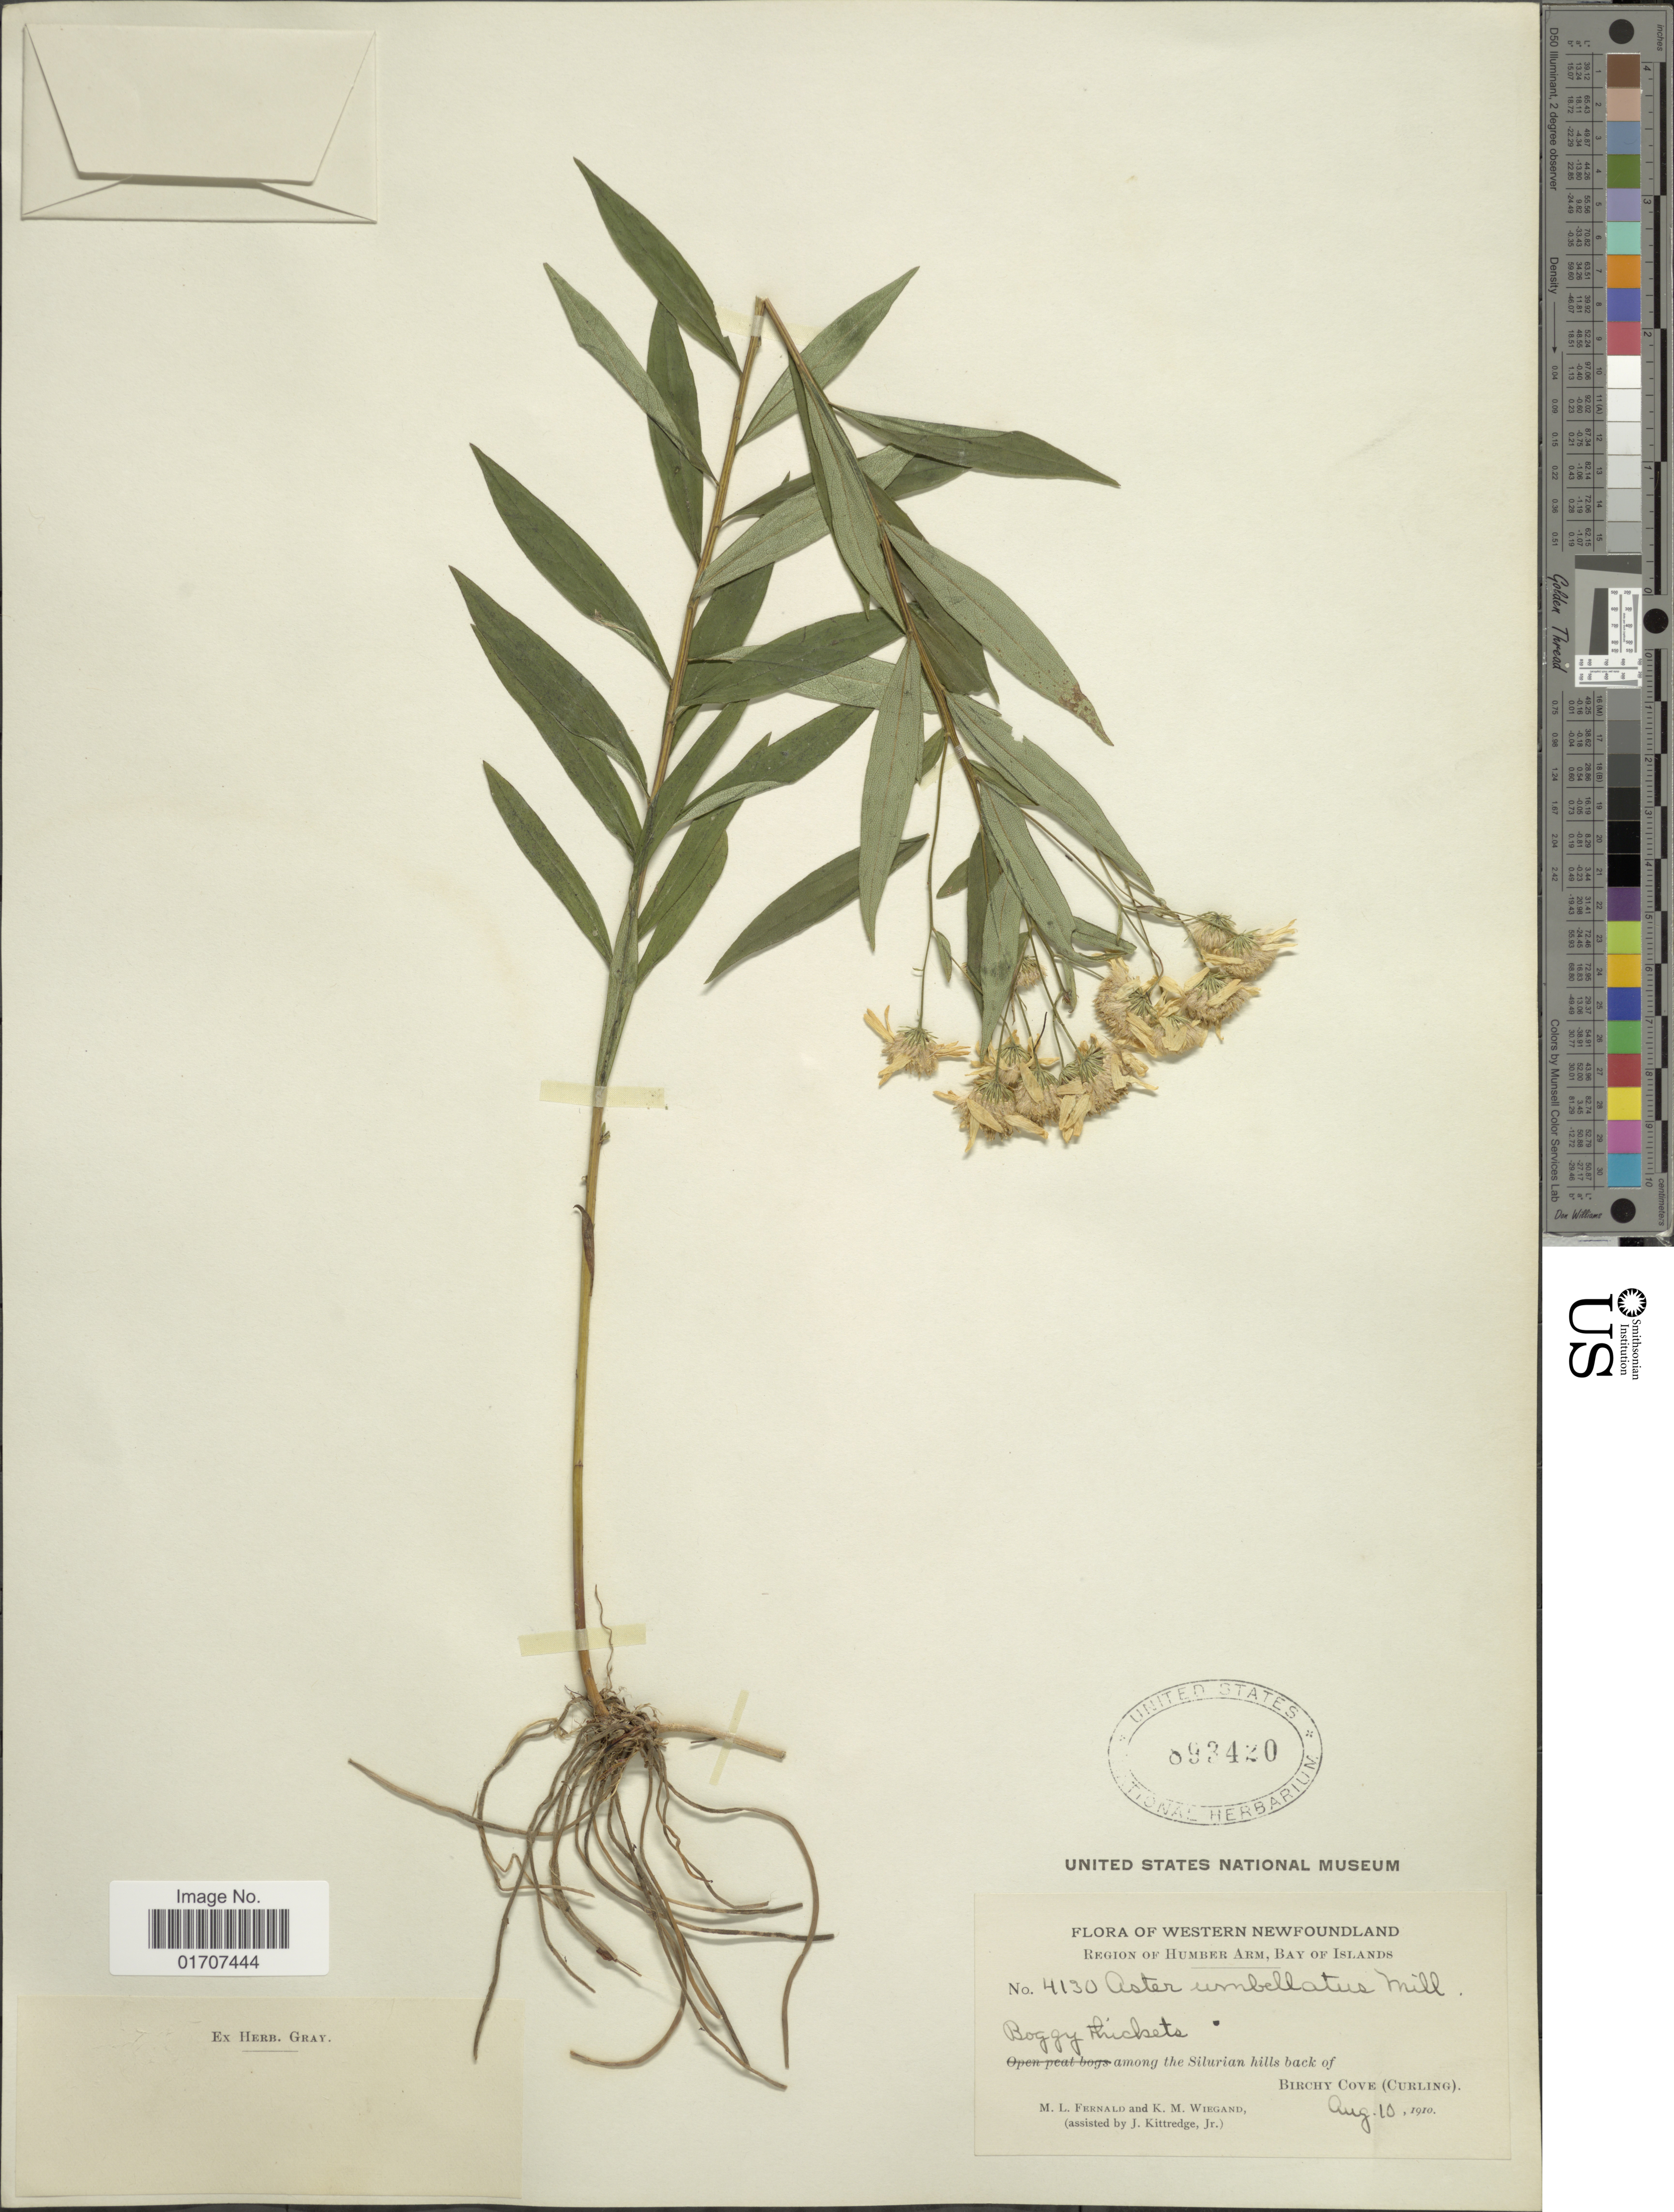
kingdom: Plantae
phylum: Tracheophyta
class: Magnoliopsida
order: Asterales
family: Asteraceae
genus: Doellingeria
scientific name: Doellingeria umbellata var. umbellata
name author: Nees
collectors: M. L. Fernald, K. M. Wiegand & J. Kittredge Jr.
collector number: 4130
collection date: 1910-08-10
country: Canada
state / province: Newfoundland and Labrador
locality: Western Newfoundland, Region of Humber Arm, Bay of Island, among the silurian hills back of Birchy Cove (Curling)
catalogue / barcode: US 893420